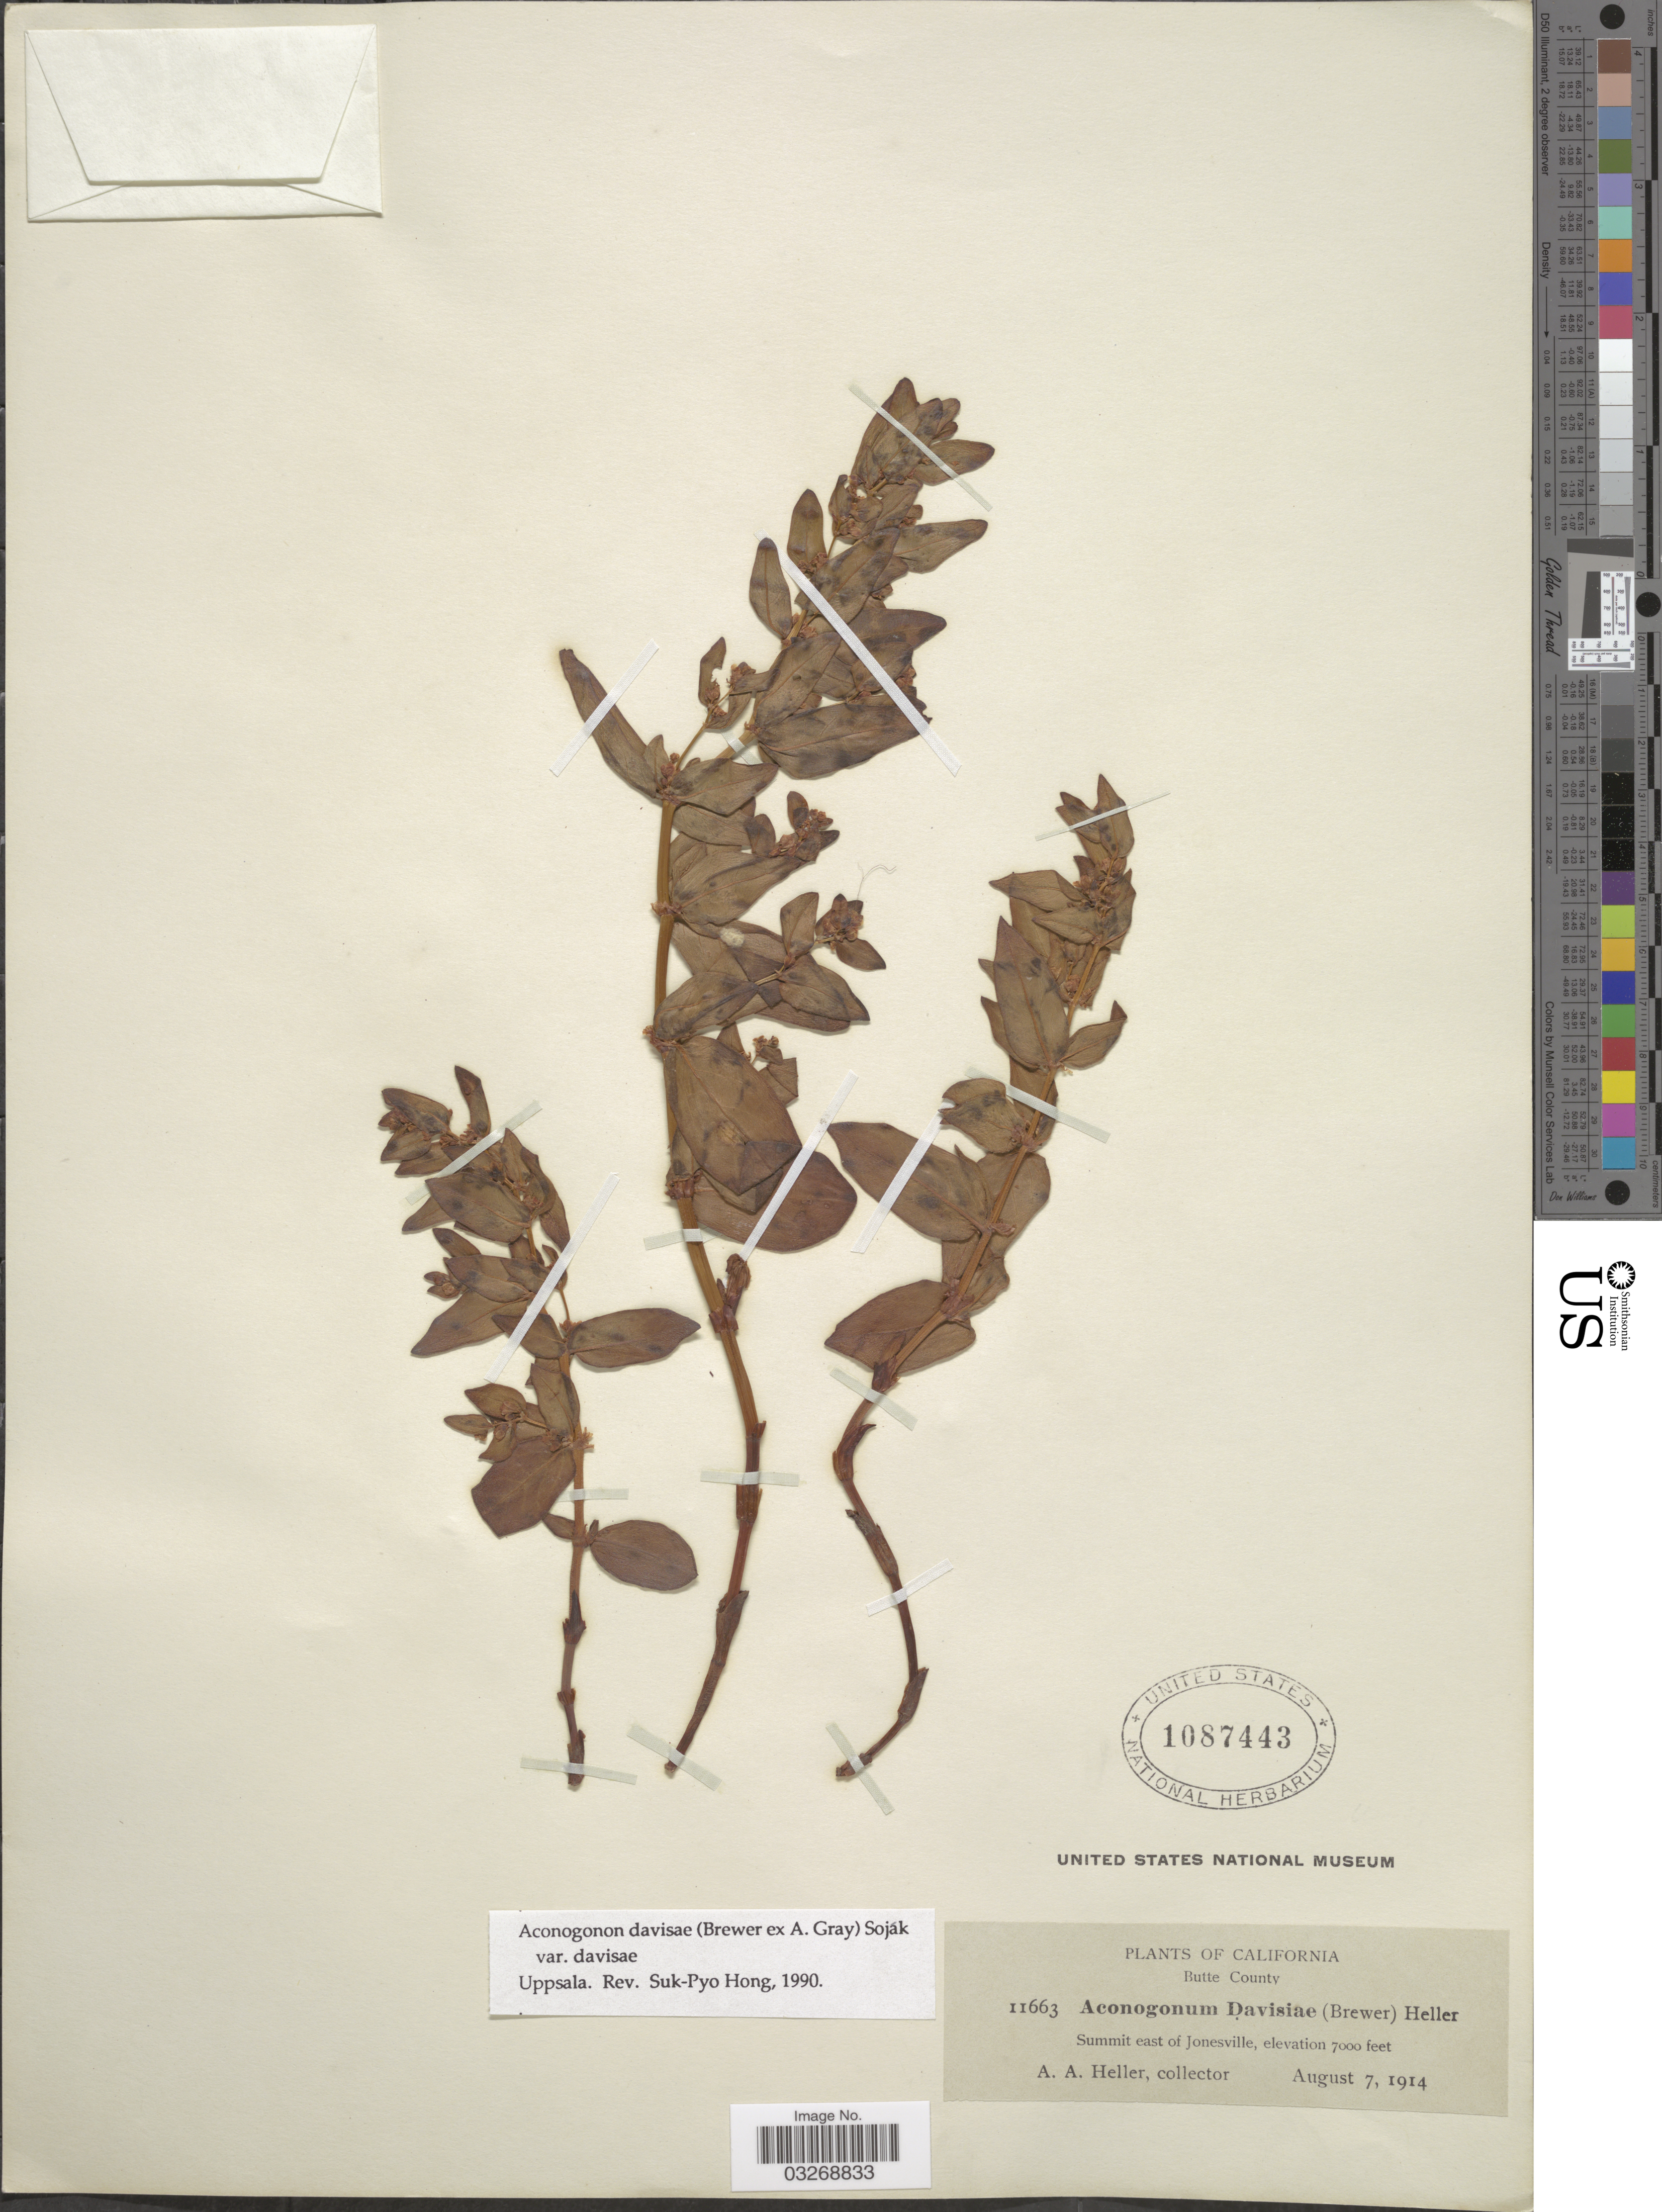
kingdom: Plantae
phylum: Tracheophyta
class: Magnoliopsida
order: Caryophyllales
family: Polygonaceae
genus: Koenigia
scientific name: Koenigia davisiae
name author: (W.H. Brewer ex A. Gray) T.M. Schust. & Reveal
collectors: A. A. Heller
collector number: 11663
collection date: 1914-08-07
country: United States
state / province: California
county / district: Butte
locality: Butte County. Summit east of Jonesville.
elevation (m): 2134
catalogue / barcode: US 1087443